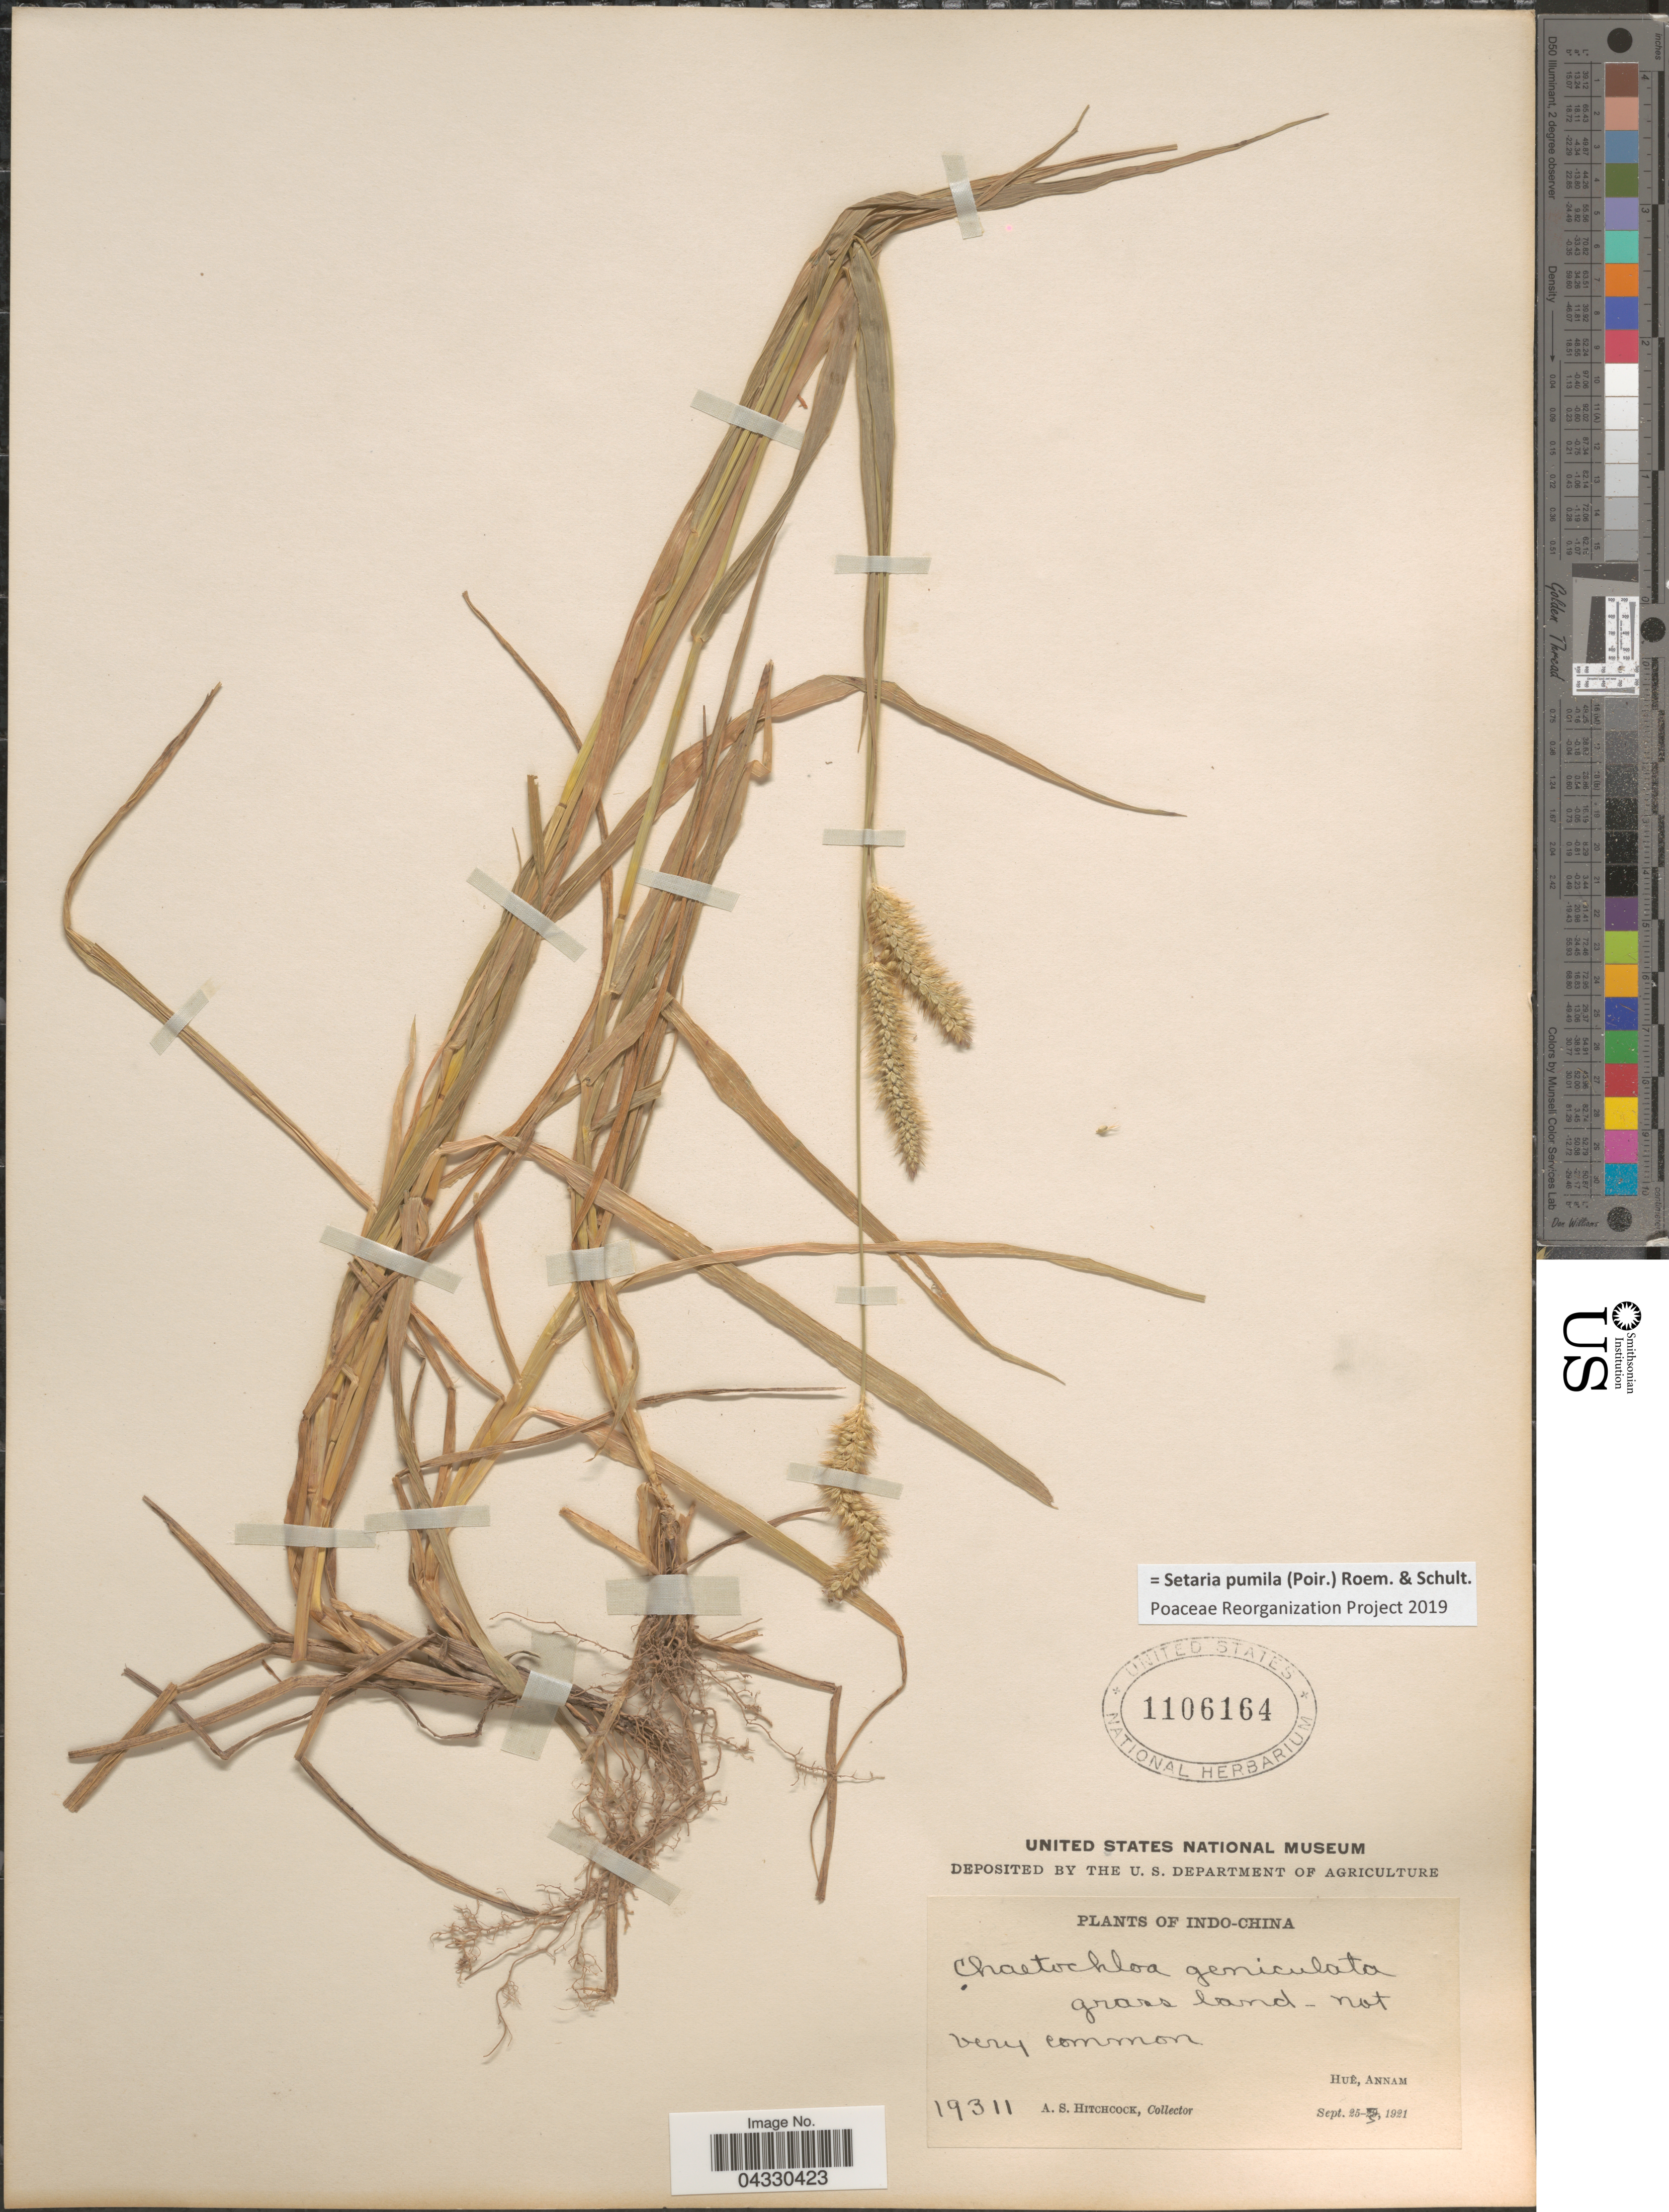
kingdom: Plantae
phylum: Tracheophyta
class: Liliopsida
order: Poales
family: Poaceae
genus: Setaria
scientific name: Setaria pumila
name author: (Poir.) Roem. & Schult.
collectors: A. S. Hitchcock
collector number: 19311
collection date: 1921-09-25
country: Vietnam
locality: Indo-China. Grass land - not very common. Huê, Annam.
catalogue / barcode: US 1106164